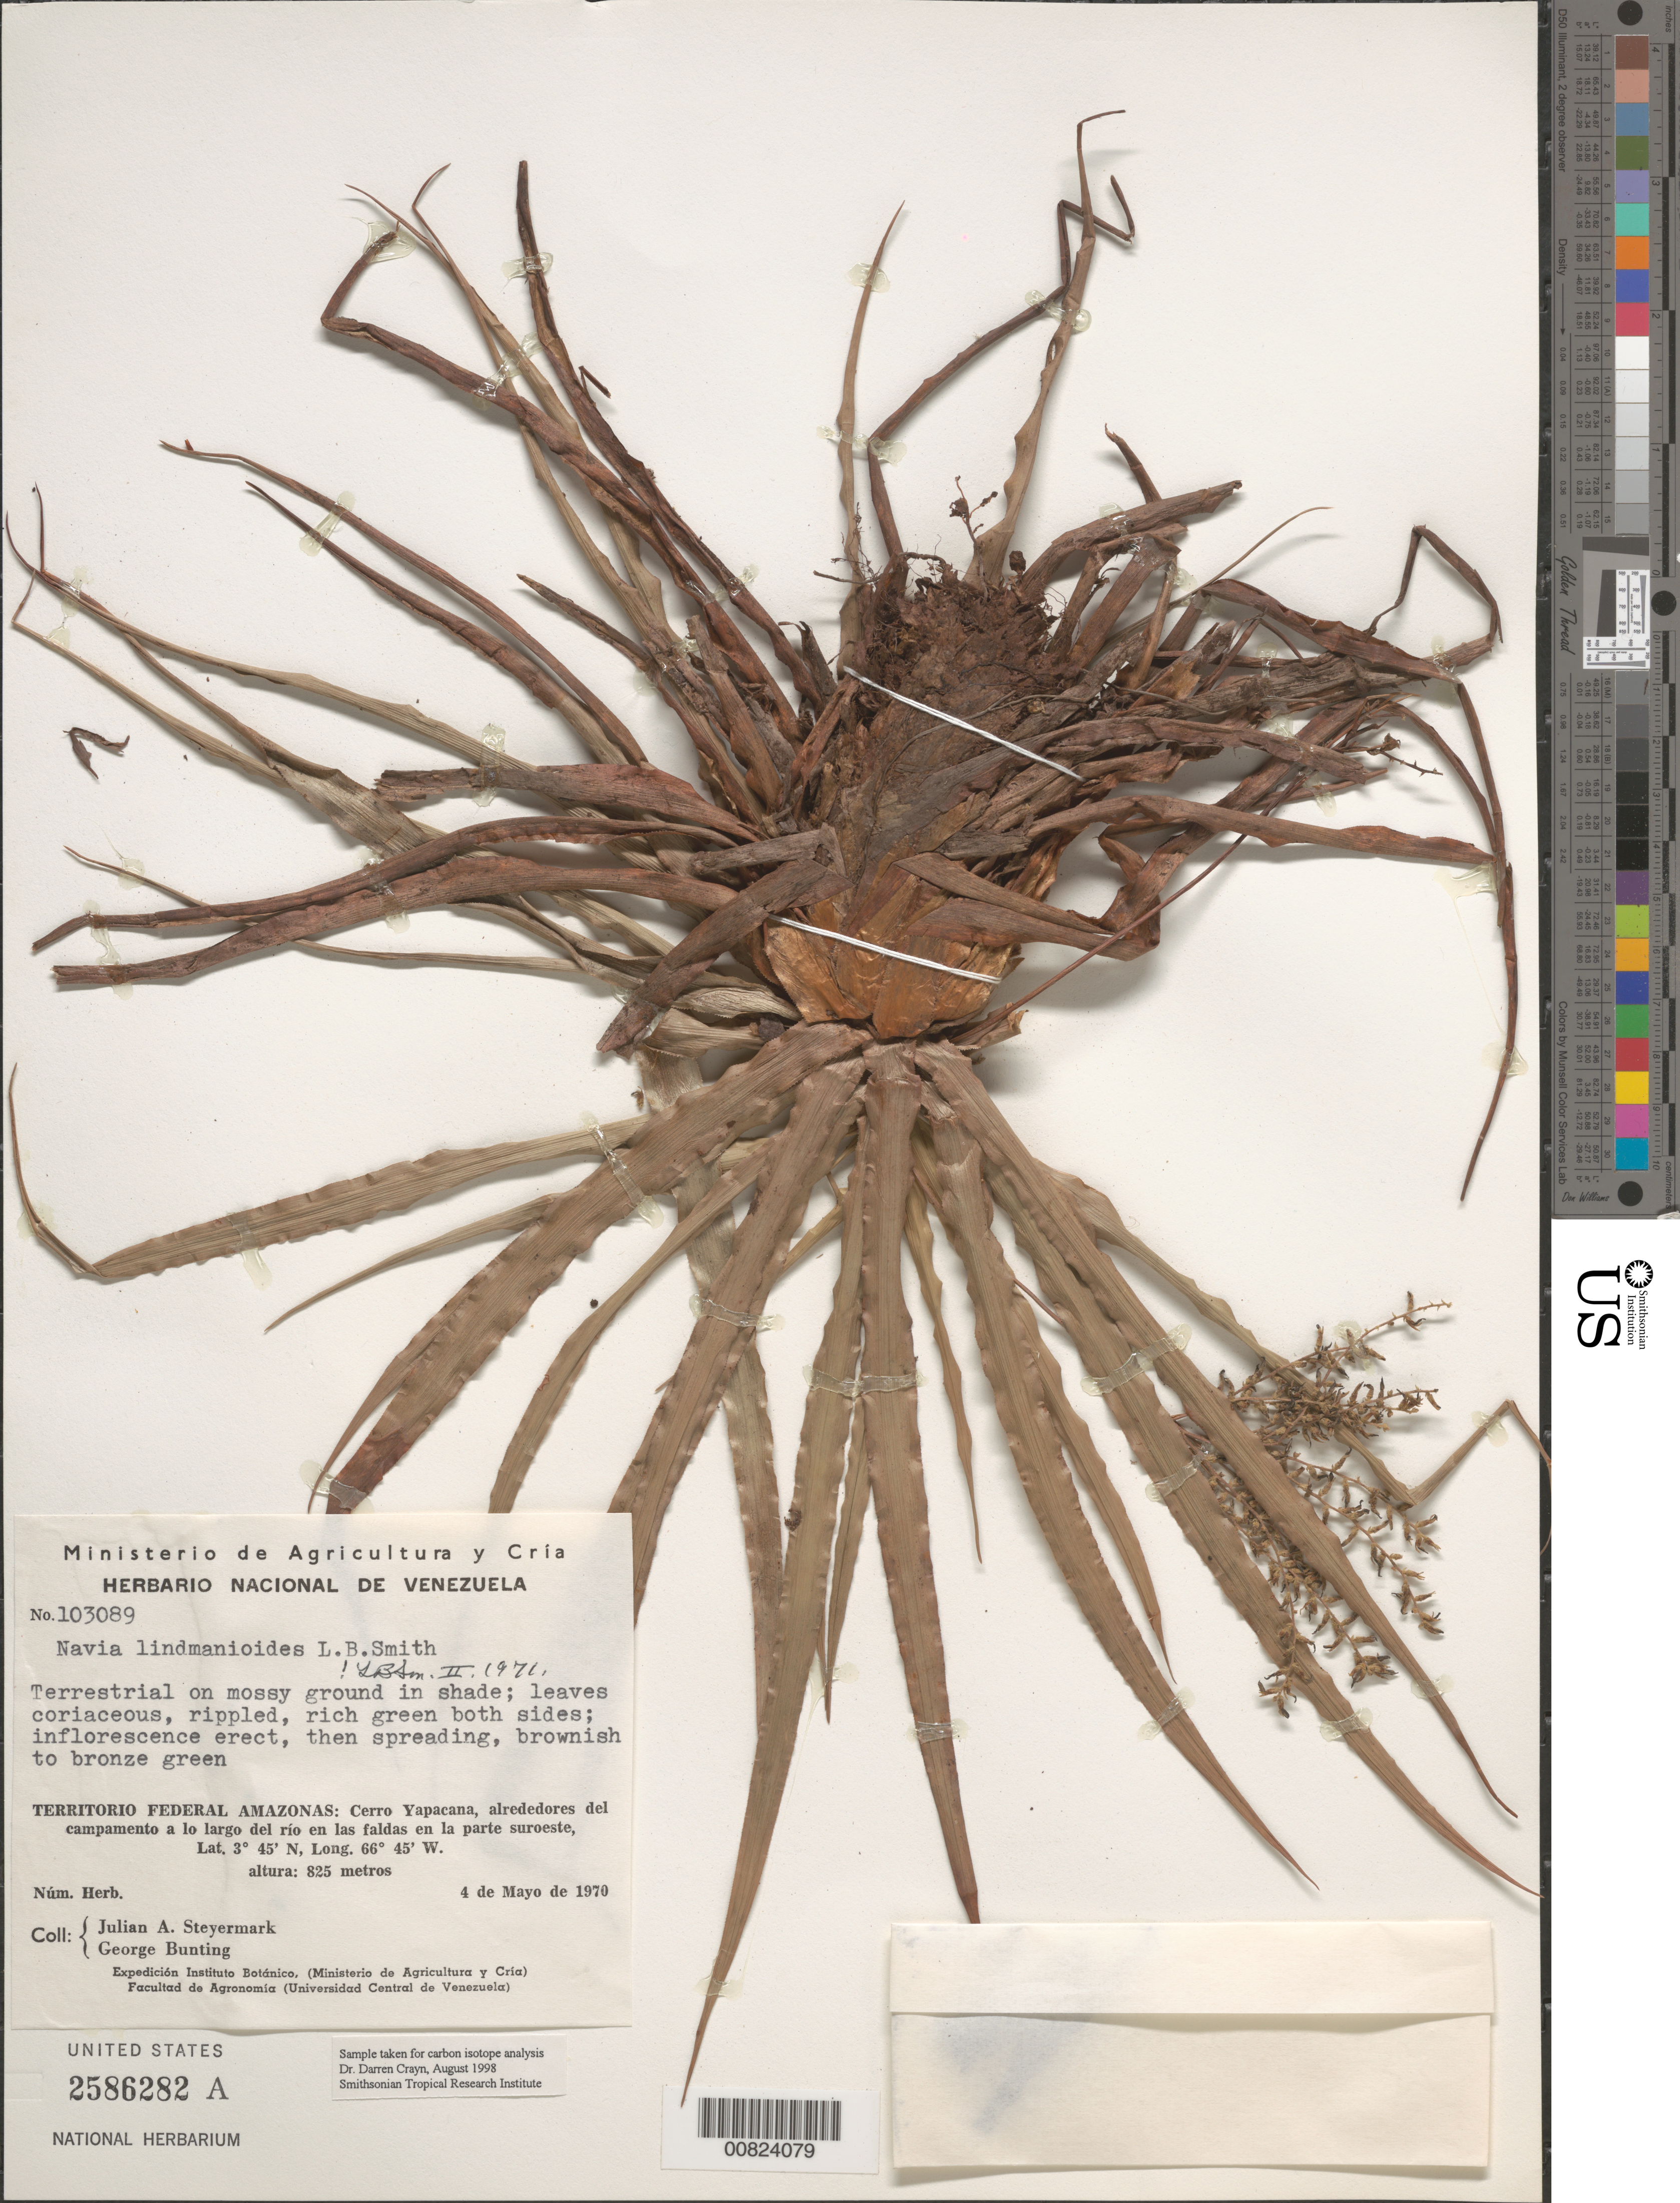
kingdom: Plantae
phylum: Tracheophyta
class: Liliopsida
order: Poales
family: Bromeliaceae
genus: Navia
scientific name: Navia lindmanioides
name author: L.B. Sm.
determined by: Smith, Lyman B., (US), NMNH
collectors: J. Steyermark & G. S. Bunting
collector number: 103089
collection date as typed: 4-May-70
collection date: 1970-05-04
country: Venezuela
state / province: Amazonas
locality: Cerro Yapacána, alrededores del Campamento; en al parte suroeste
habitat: Alrededores del campamento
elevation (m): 825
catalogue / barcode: US 2586282A